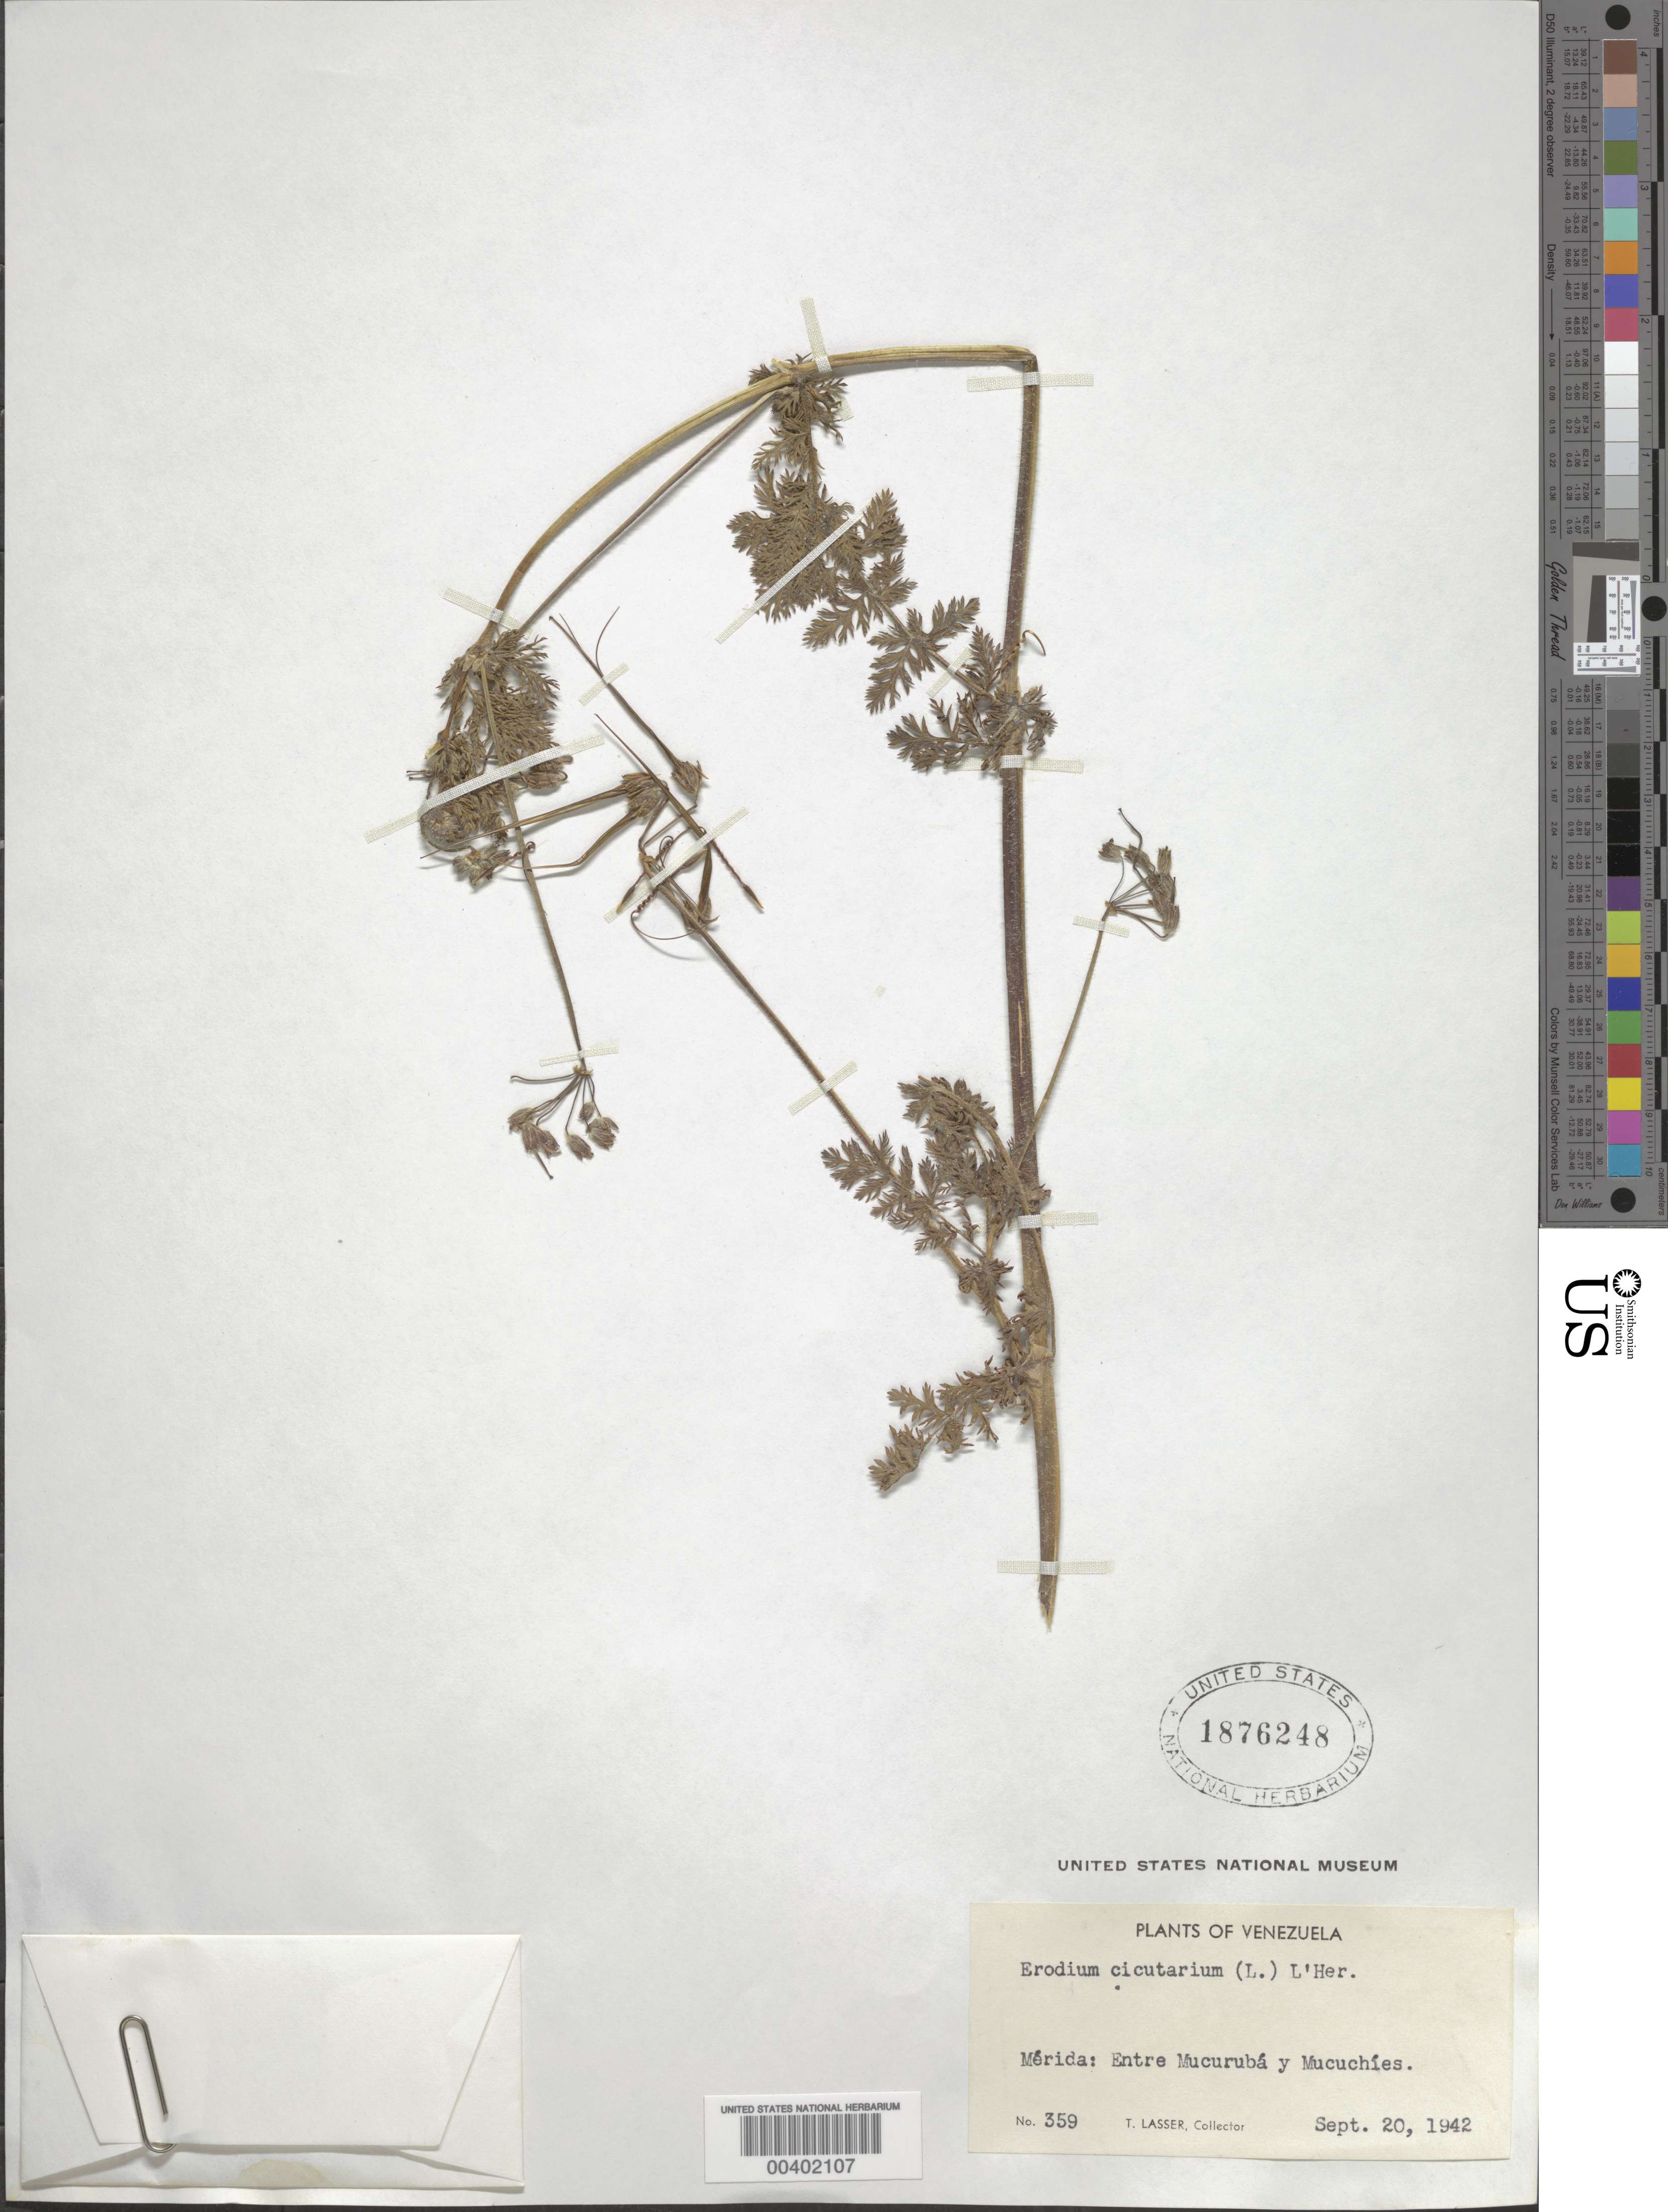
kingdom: Plantae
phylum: Tracheophyta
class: Magnoliopsida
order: Geraniales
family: Geraniaceae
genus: Erodium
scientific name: Erodium cicutarium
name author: (L.) L'Hér.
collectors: T. Lasser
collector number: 359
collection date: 1942-09-20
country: Venezuela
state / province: Mérida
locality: Entre Mucurubá y Mucuchíes.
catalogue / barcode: US 1876248